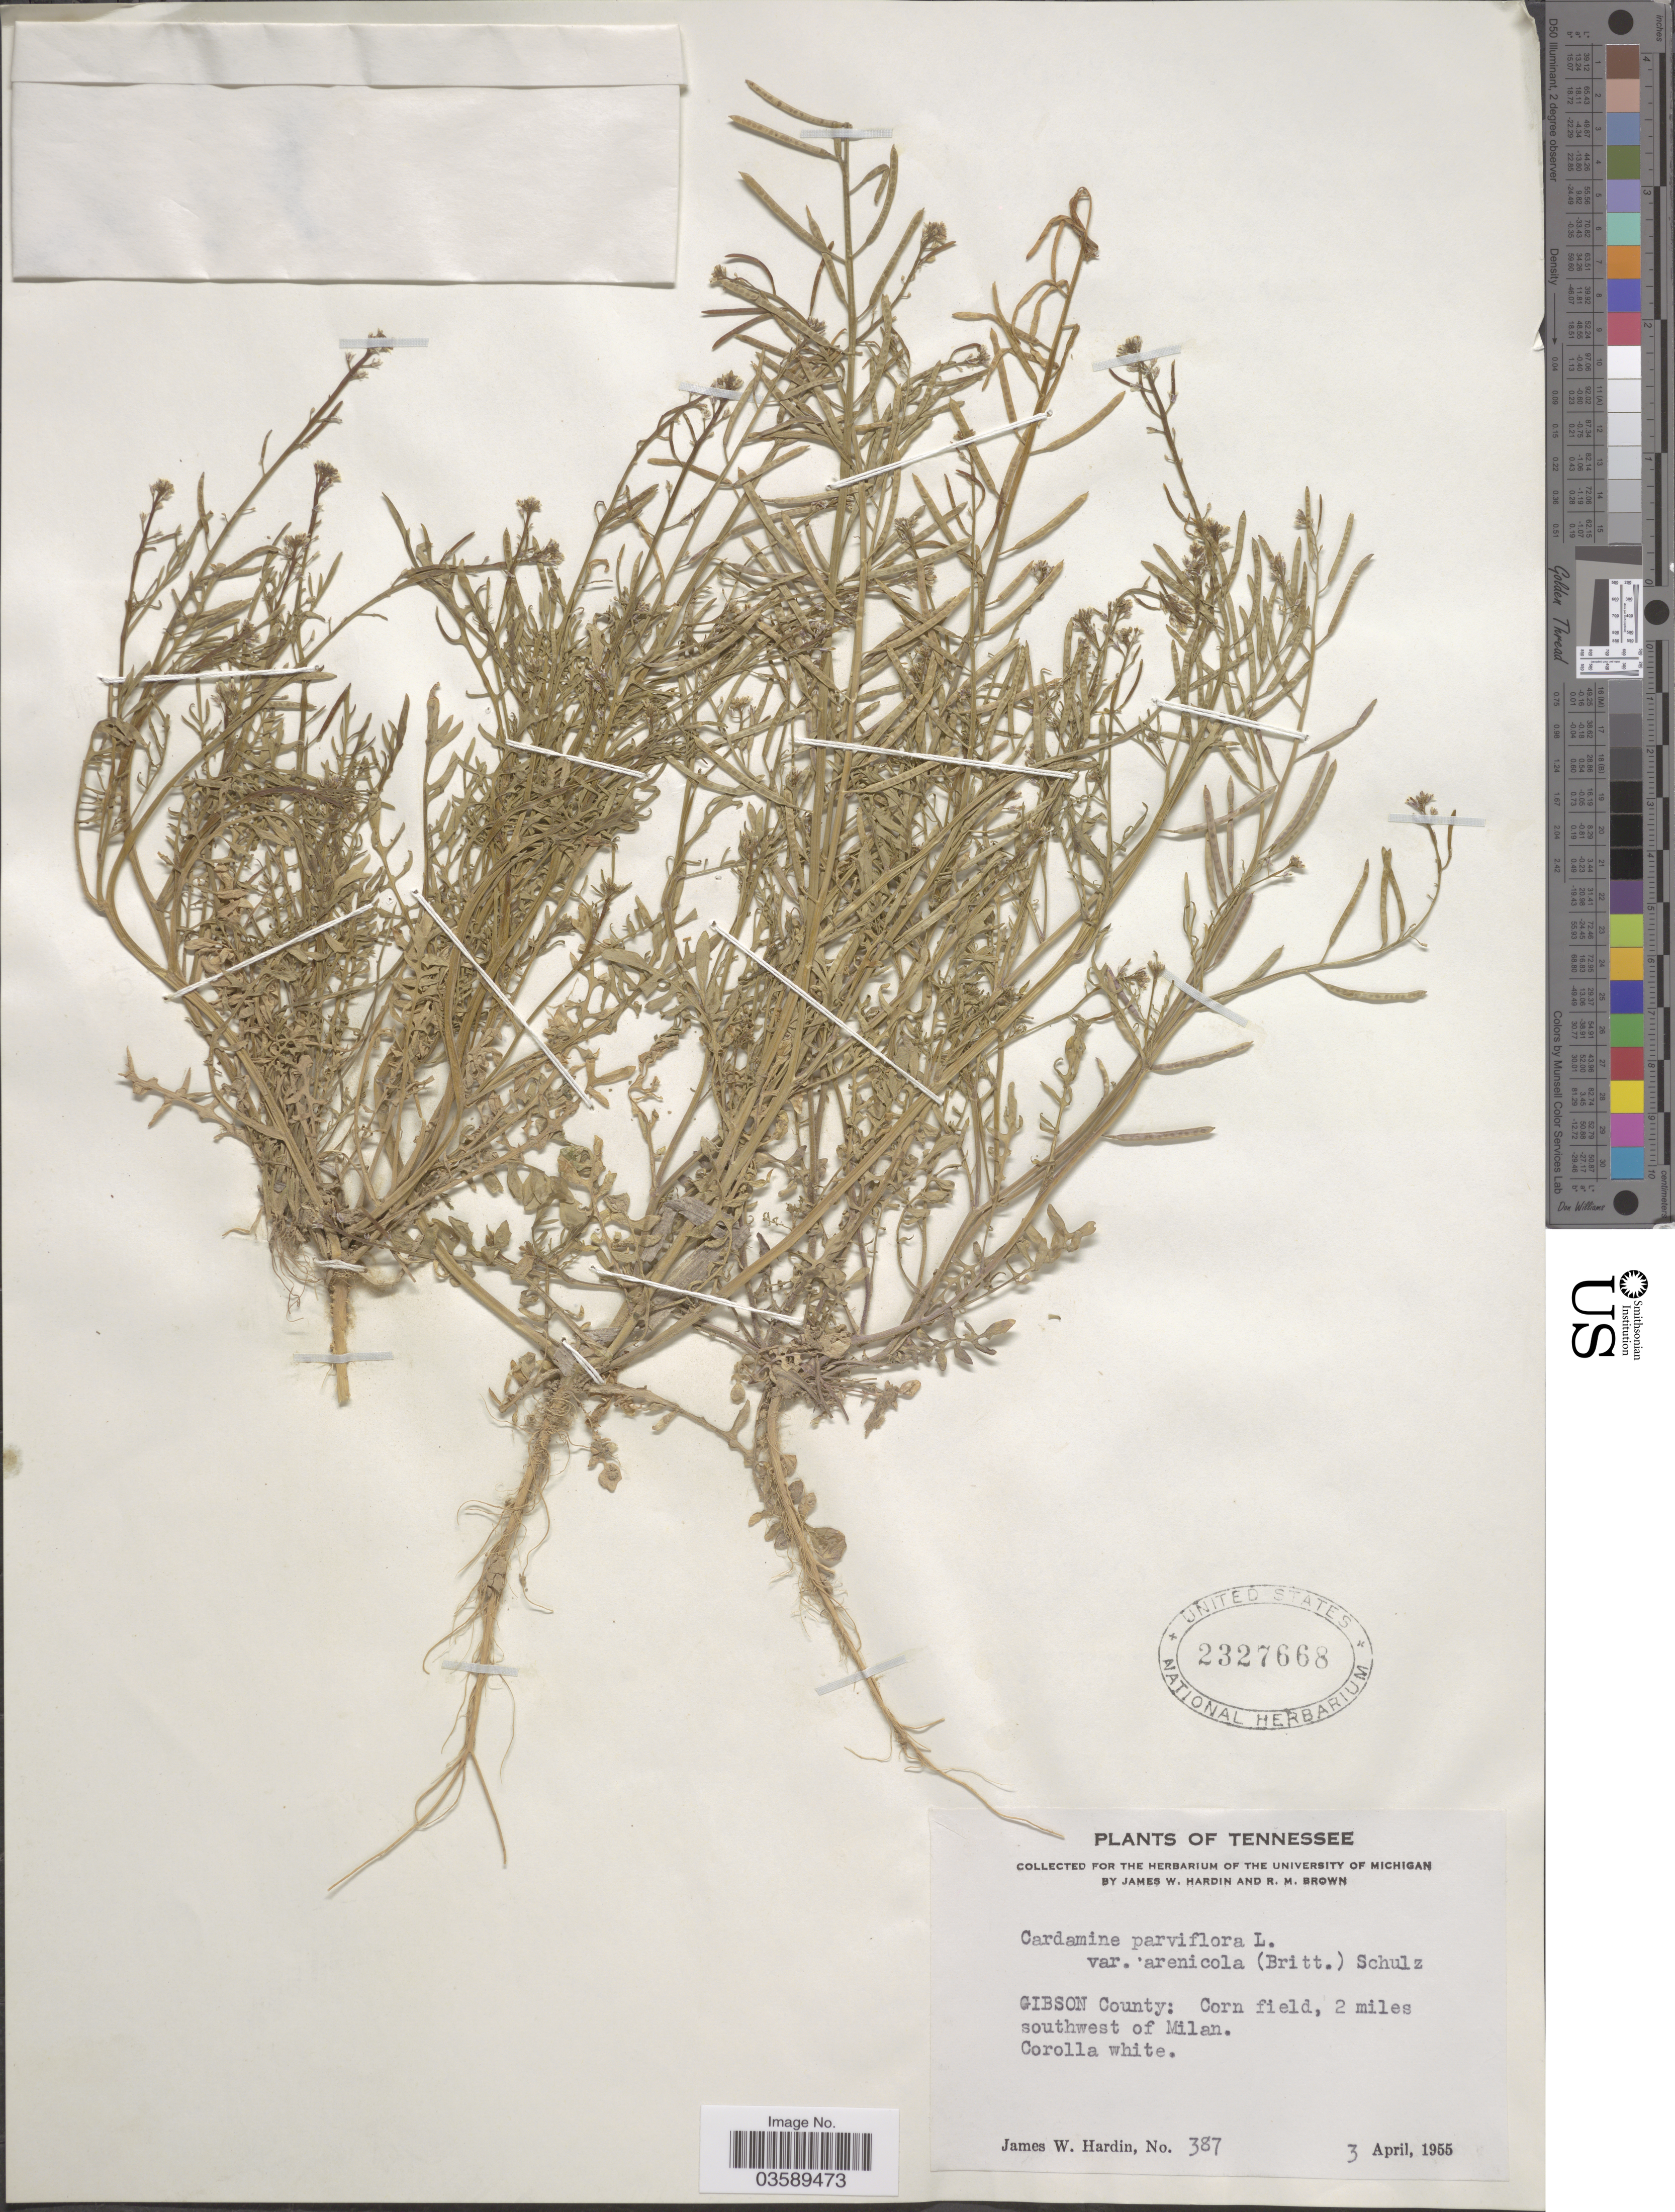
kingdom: Plantae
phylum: Tracheophyta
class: Magnoliopsida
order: Brassicales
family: Brassicaceae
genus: Cardamine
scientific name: Cardamine parviflora var. arenicola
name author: (Britton) O.E. Schulz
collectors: J. W. Hardin & R. Brown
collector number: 387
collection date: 1955-04-03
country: United States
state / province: Tennessee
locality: Gibson County: Corn field, 2 miles southwest of Milan.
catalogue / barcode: US 2327668